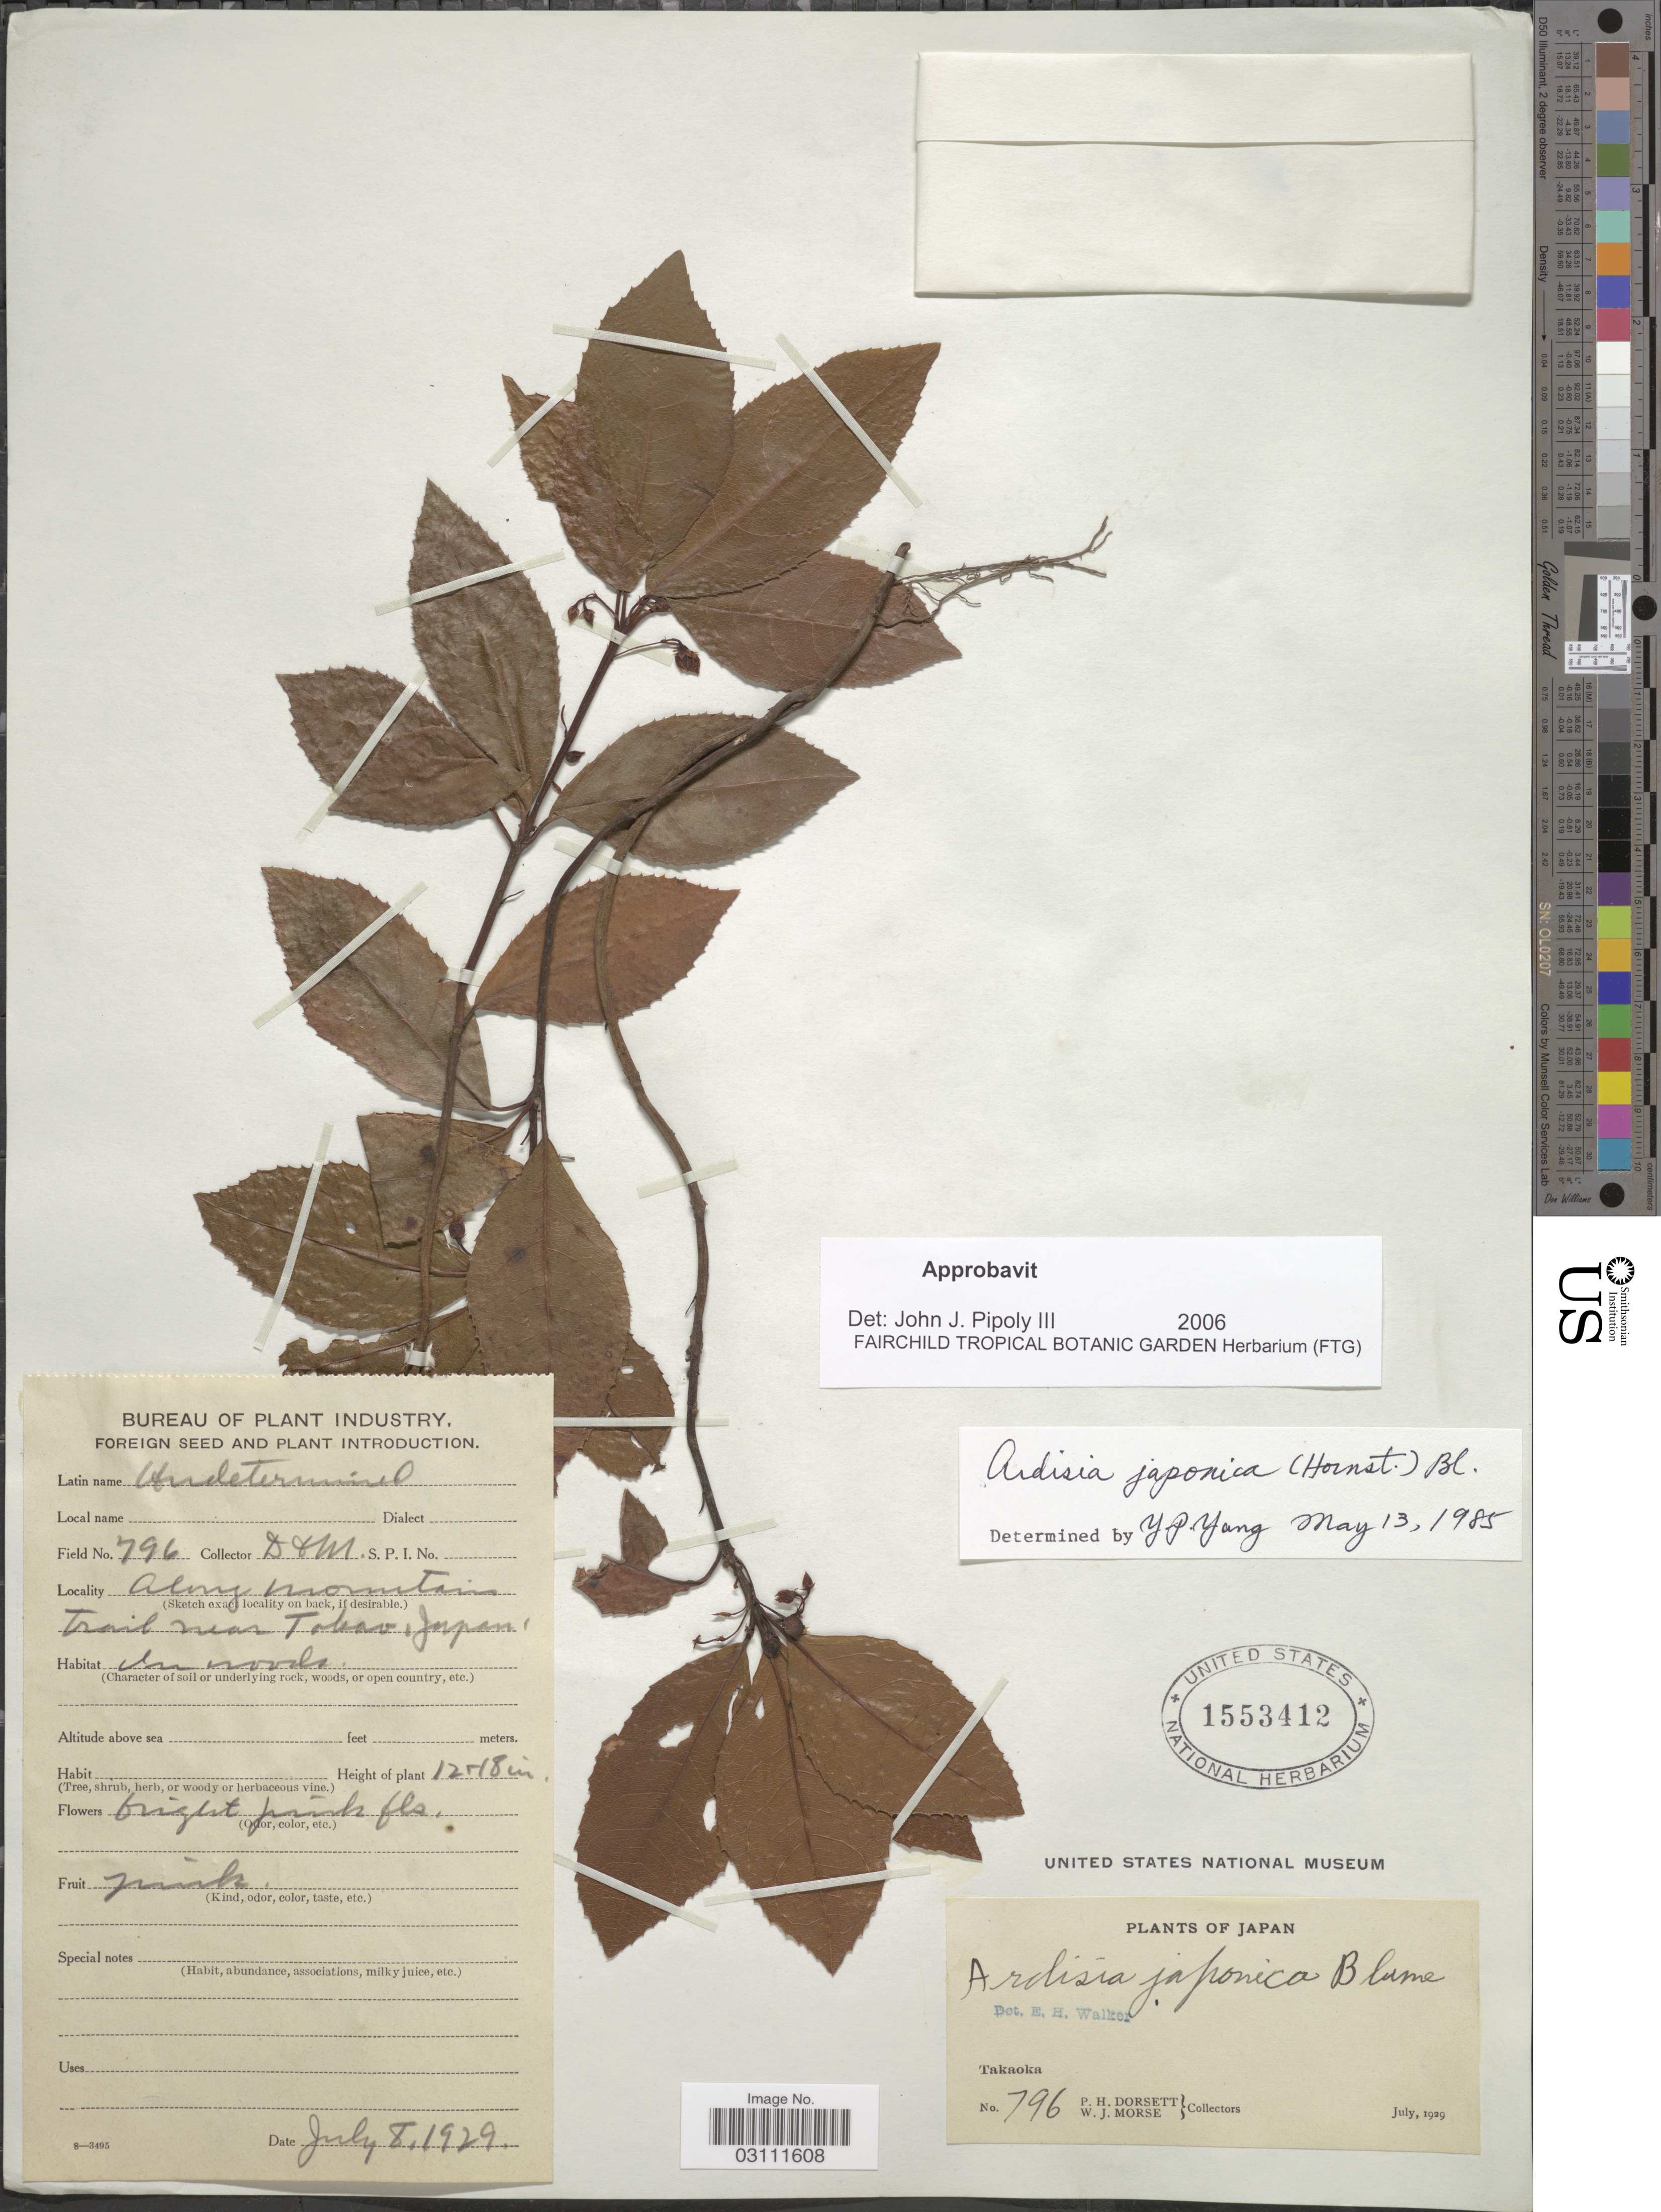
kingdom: Plantae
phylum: Tracheophyta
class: Magnoliopsida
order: Ericales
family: Primulaceae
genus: Ardisia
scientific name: Ardisia japonica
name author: (Thunb.) Blume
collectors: P. H. Dorsett & W. J. Morse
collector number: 796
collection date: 1929-07-08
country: Japan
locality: Japan, Takaoka, Along mountains trail near Takao, Japan.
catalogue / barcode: US 1553412